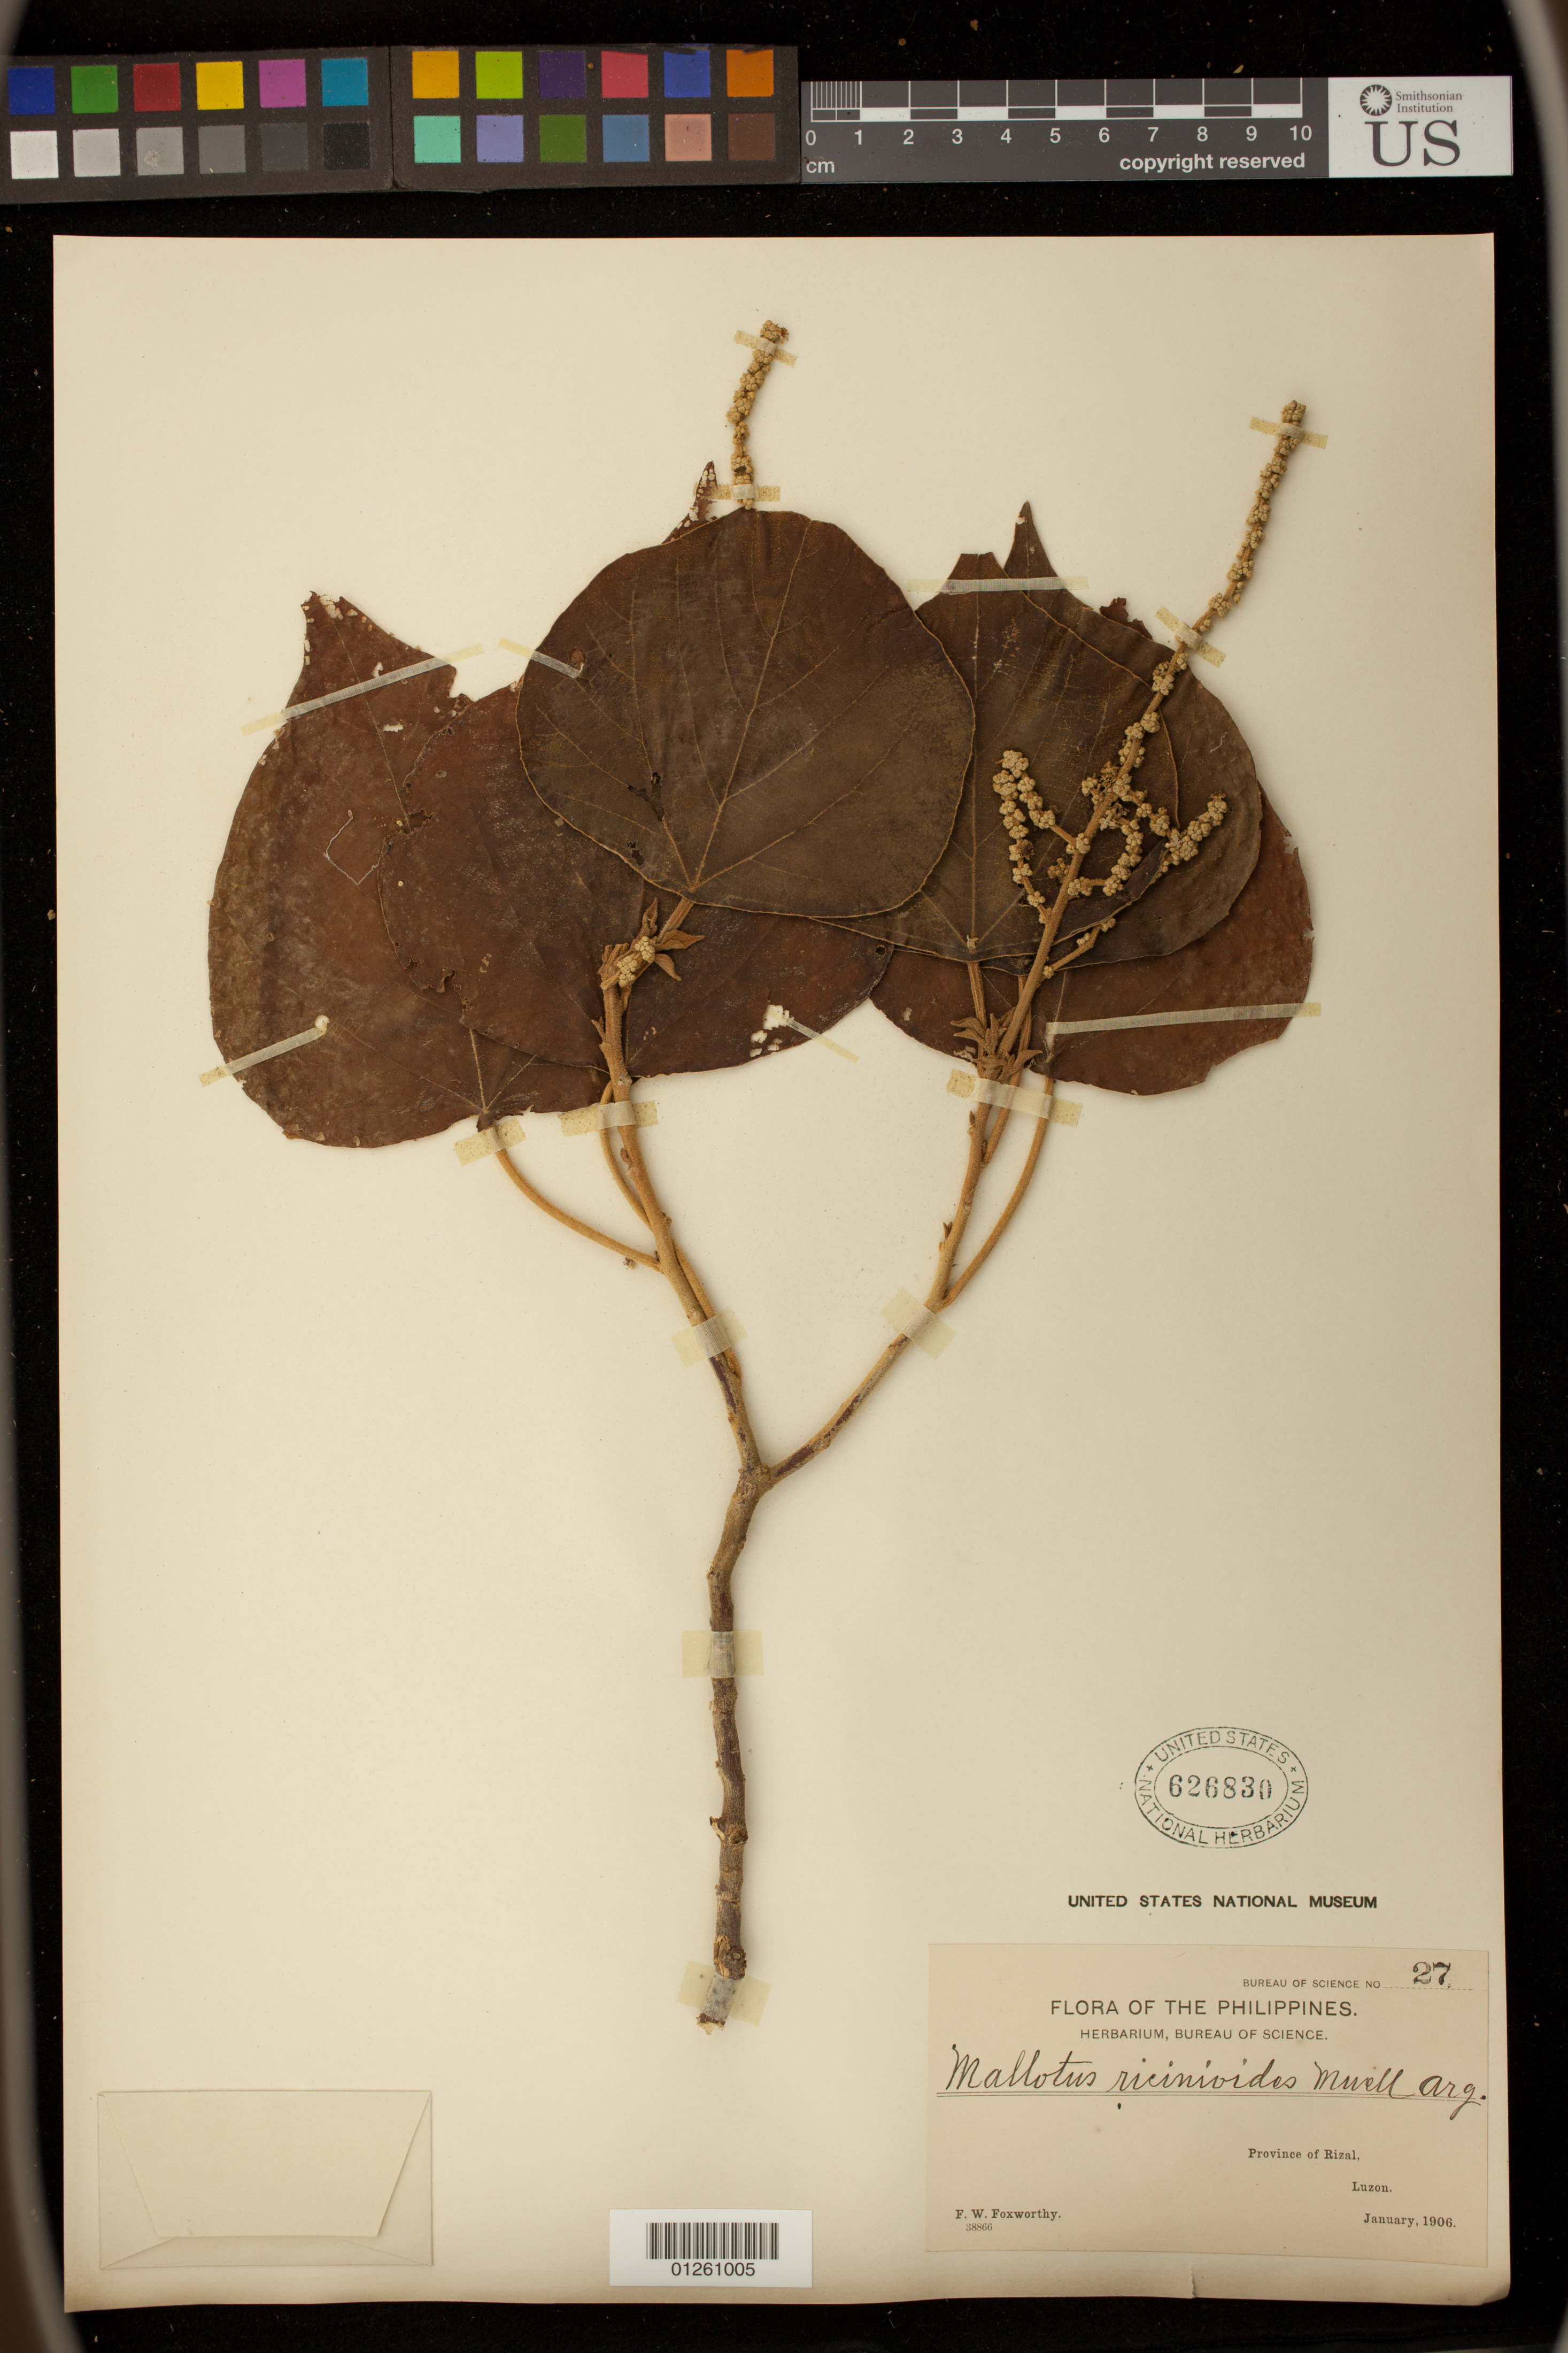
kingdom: Plantae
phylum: Tracheophyta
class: Magnoliopsida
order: Malpighiales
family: Euphorbiaceae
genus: Mallotus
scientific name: Mallotus ricinoides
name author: (Pers.) Müll. Arg.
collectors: F. W. Foxworthy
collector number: Bur. Sci. 27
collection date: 1906-01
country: Philippines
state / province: Calabarzon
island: Luzon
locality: Province of Rizal, Luzon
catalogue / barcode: US 626830